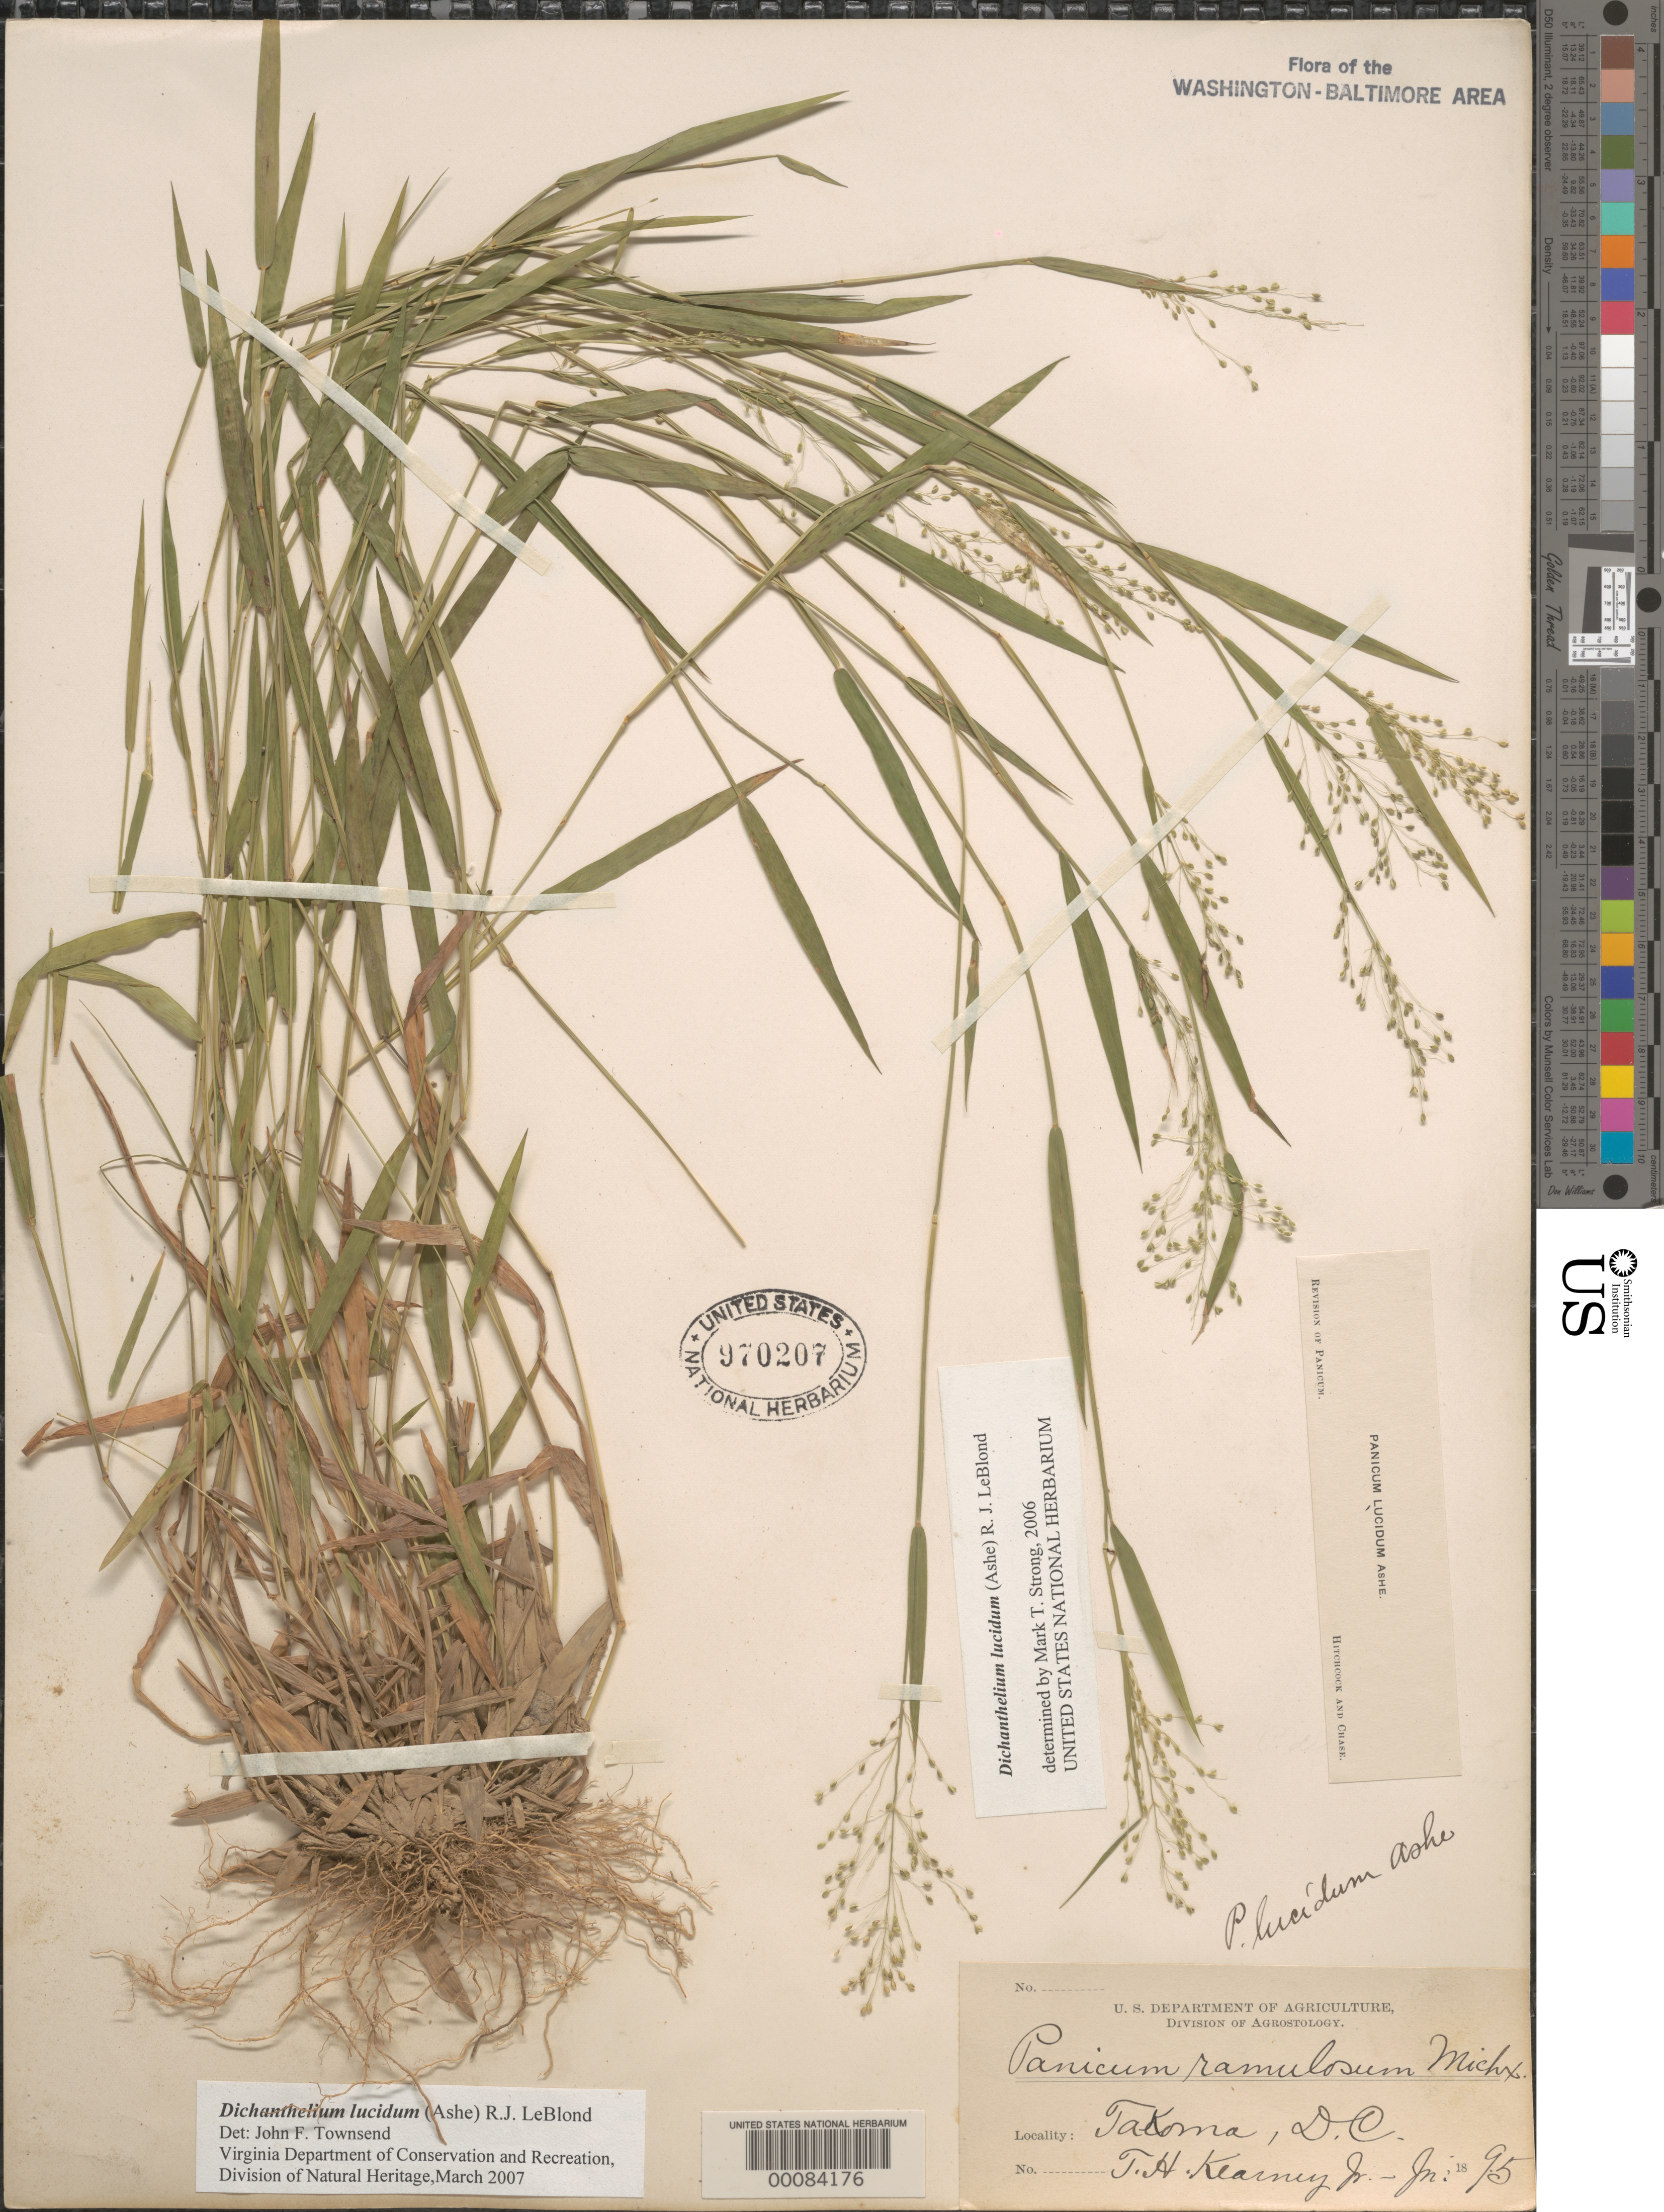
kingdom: Plantae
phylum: Tracheophyta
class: Liliopsida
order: Poales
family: Poaceae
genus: Dichanthelium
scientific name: Dichanthelium dichotomum var. dichotomum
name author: (L.) Gould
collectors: T. H. Kearney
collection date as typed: Jun 1895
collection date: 1895-06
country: United States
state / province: District of Columbia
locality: Takoma Park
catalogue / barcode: US 970207